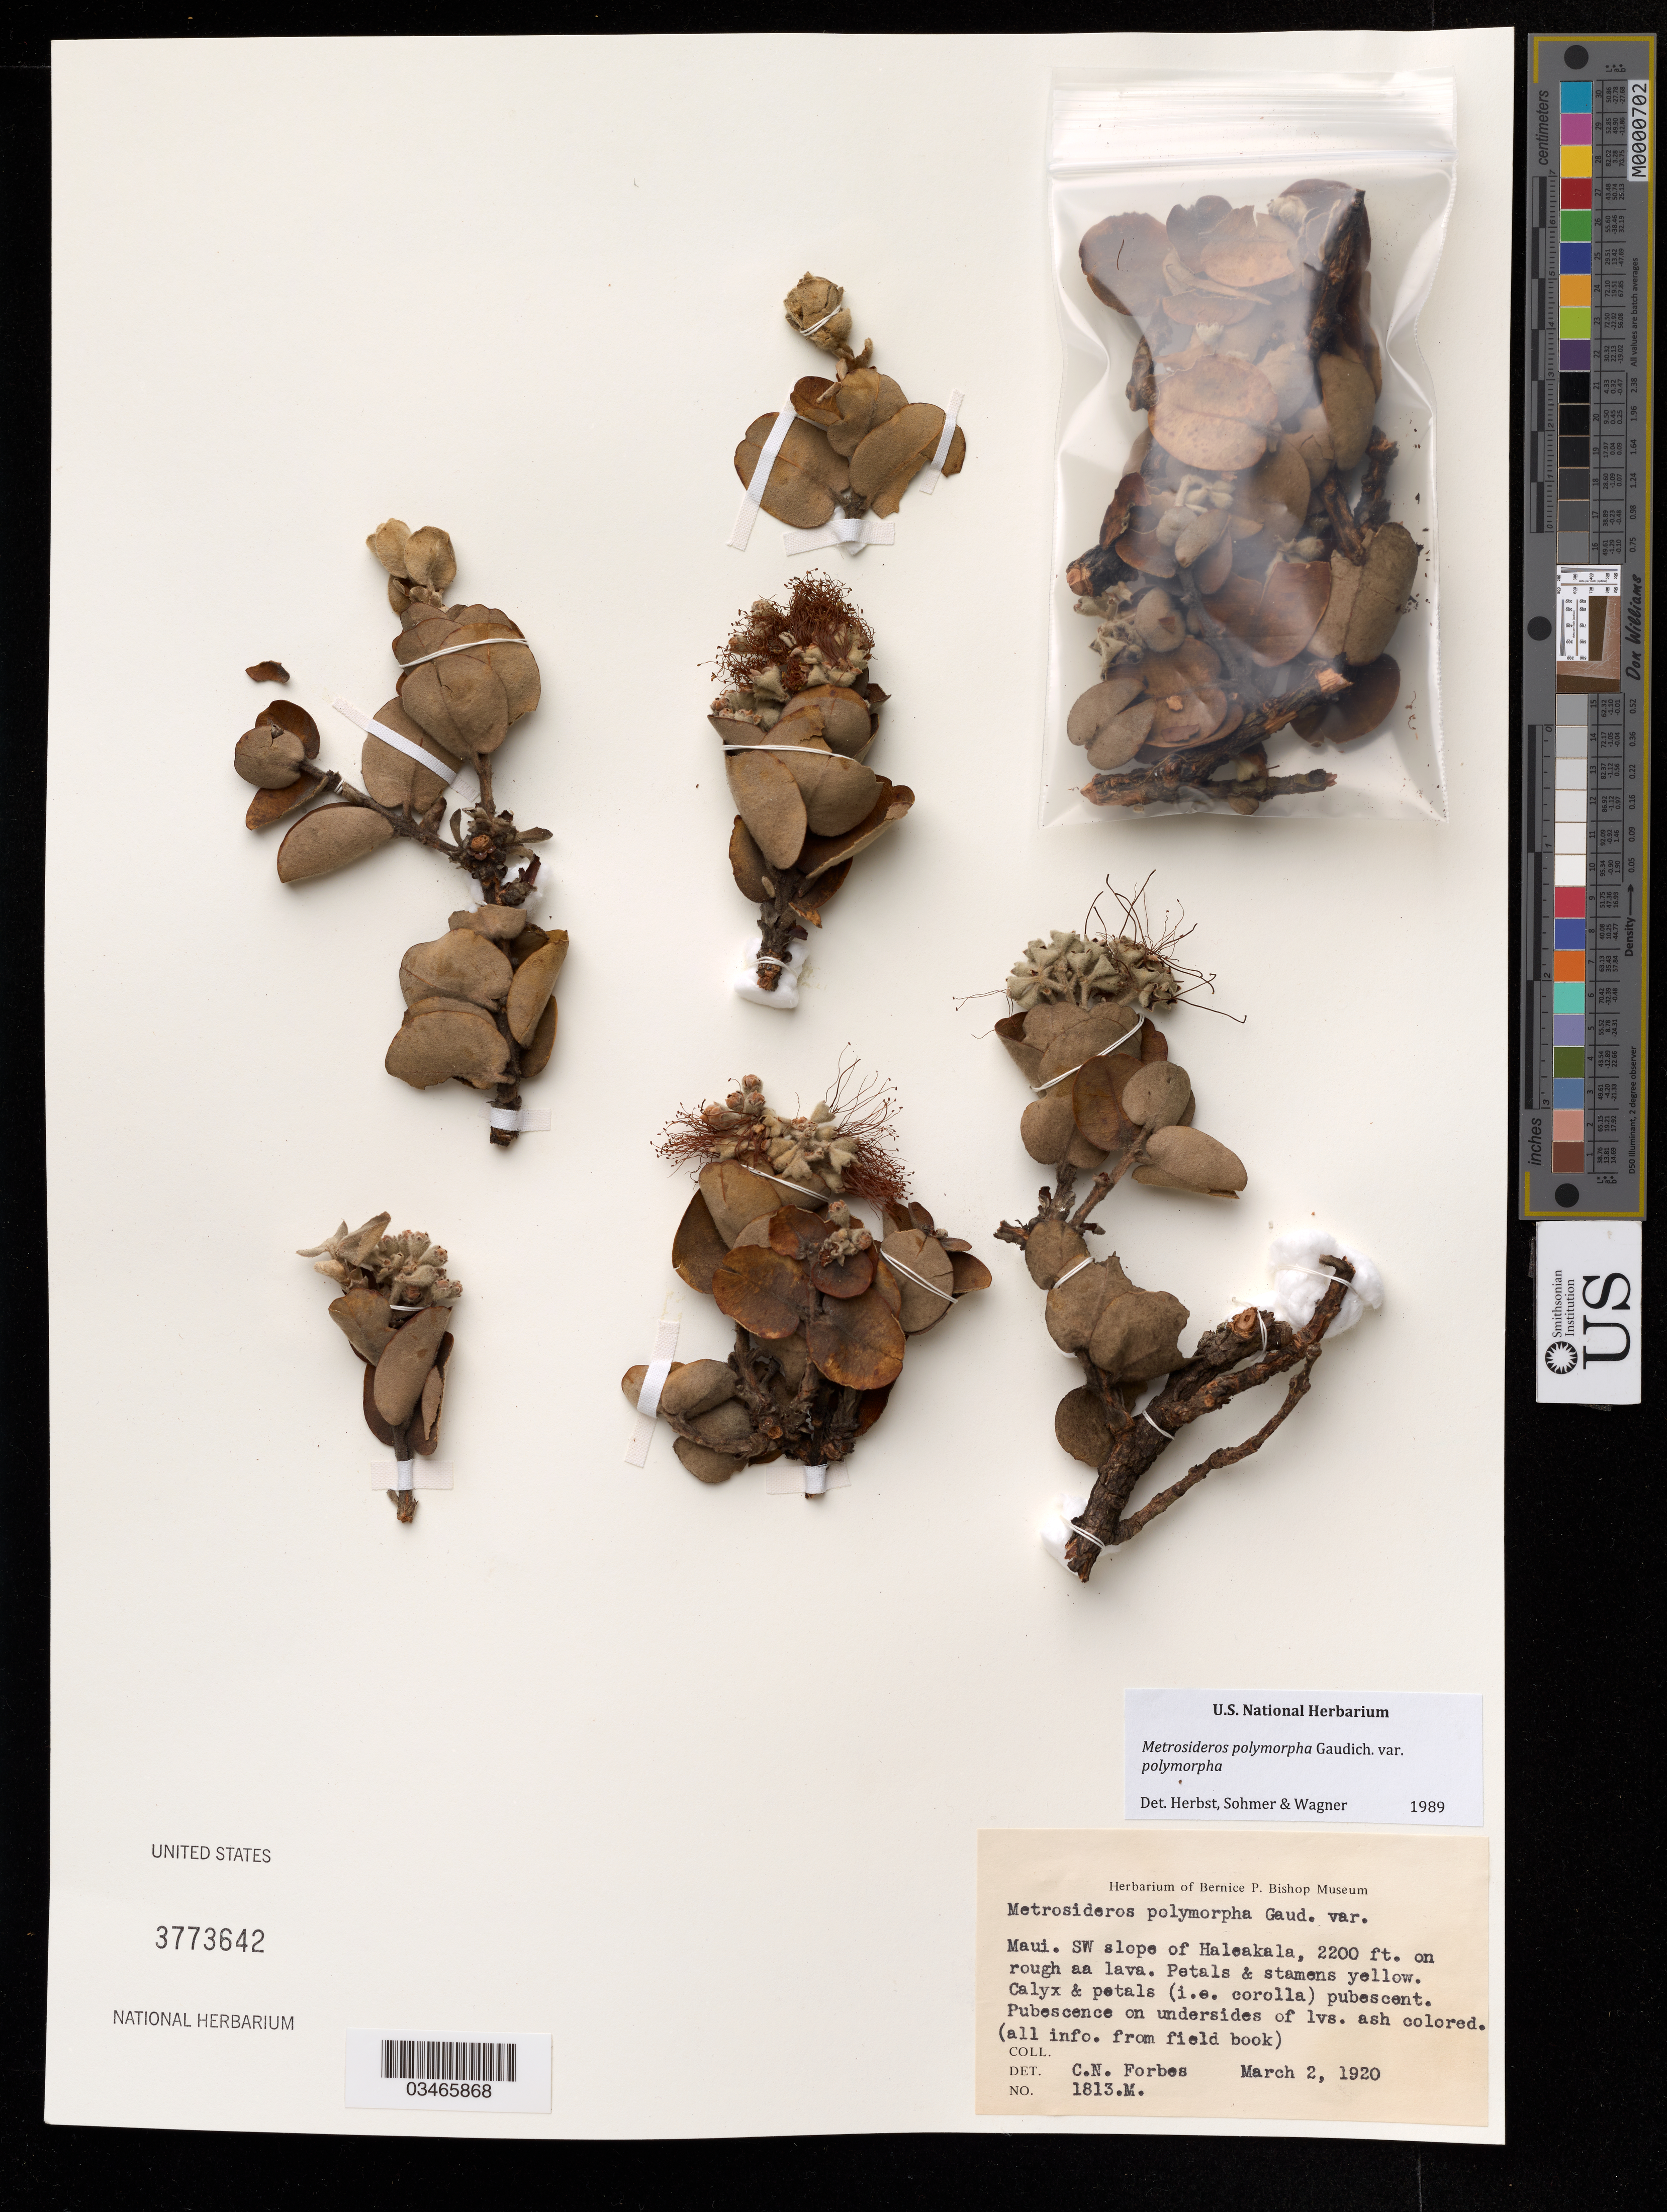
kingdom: Plantae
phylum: Tracheophyta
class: Magnoliopsida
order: Myrtales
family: Myrtaceae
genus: Metrosideros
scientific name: Metrosideros polymorpha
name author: Gaudich.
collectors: C. N. Forbes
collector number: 1813. M.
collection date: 1920-03-02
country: United States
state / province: Hawaii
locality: Maui, SW slope of Haleakala.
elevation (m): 671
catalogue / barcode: US 3773642